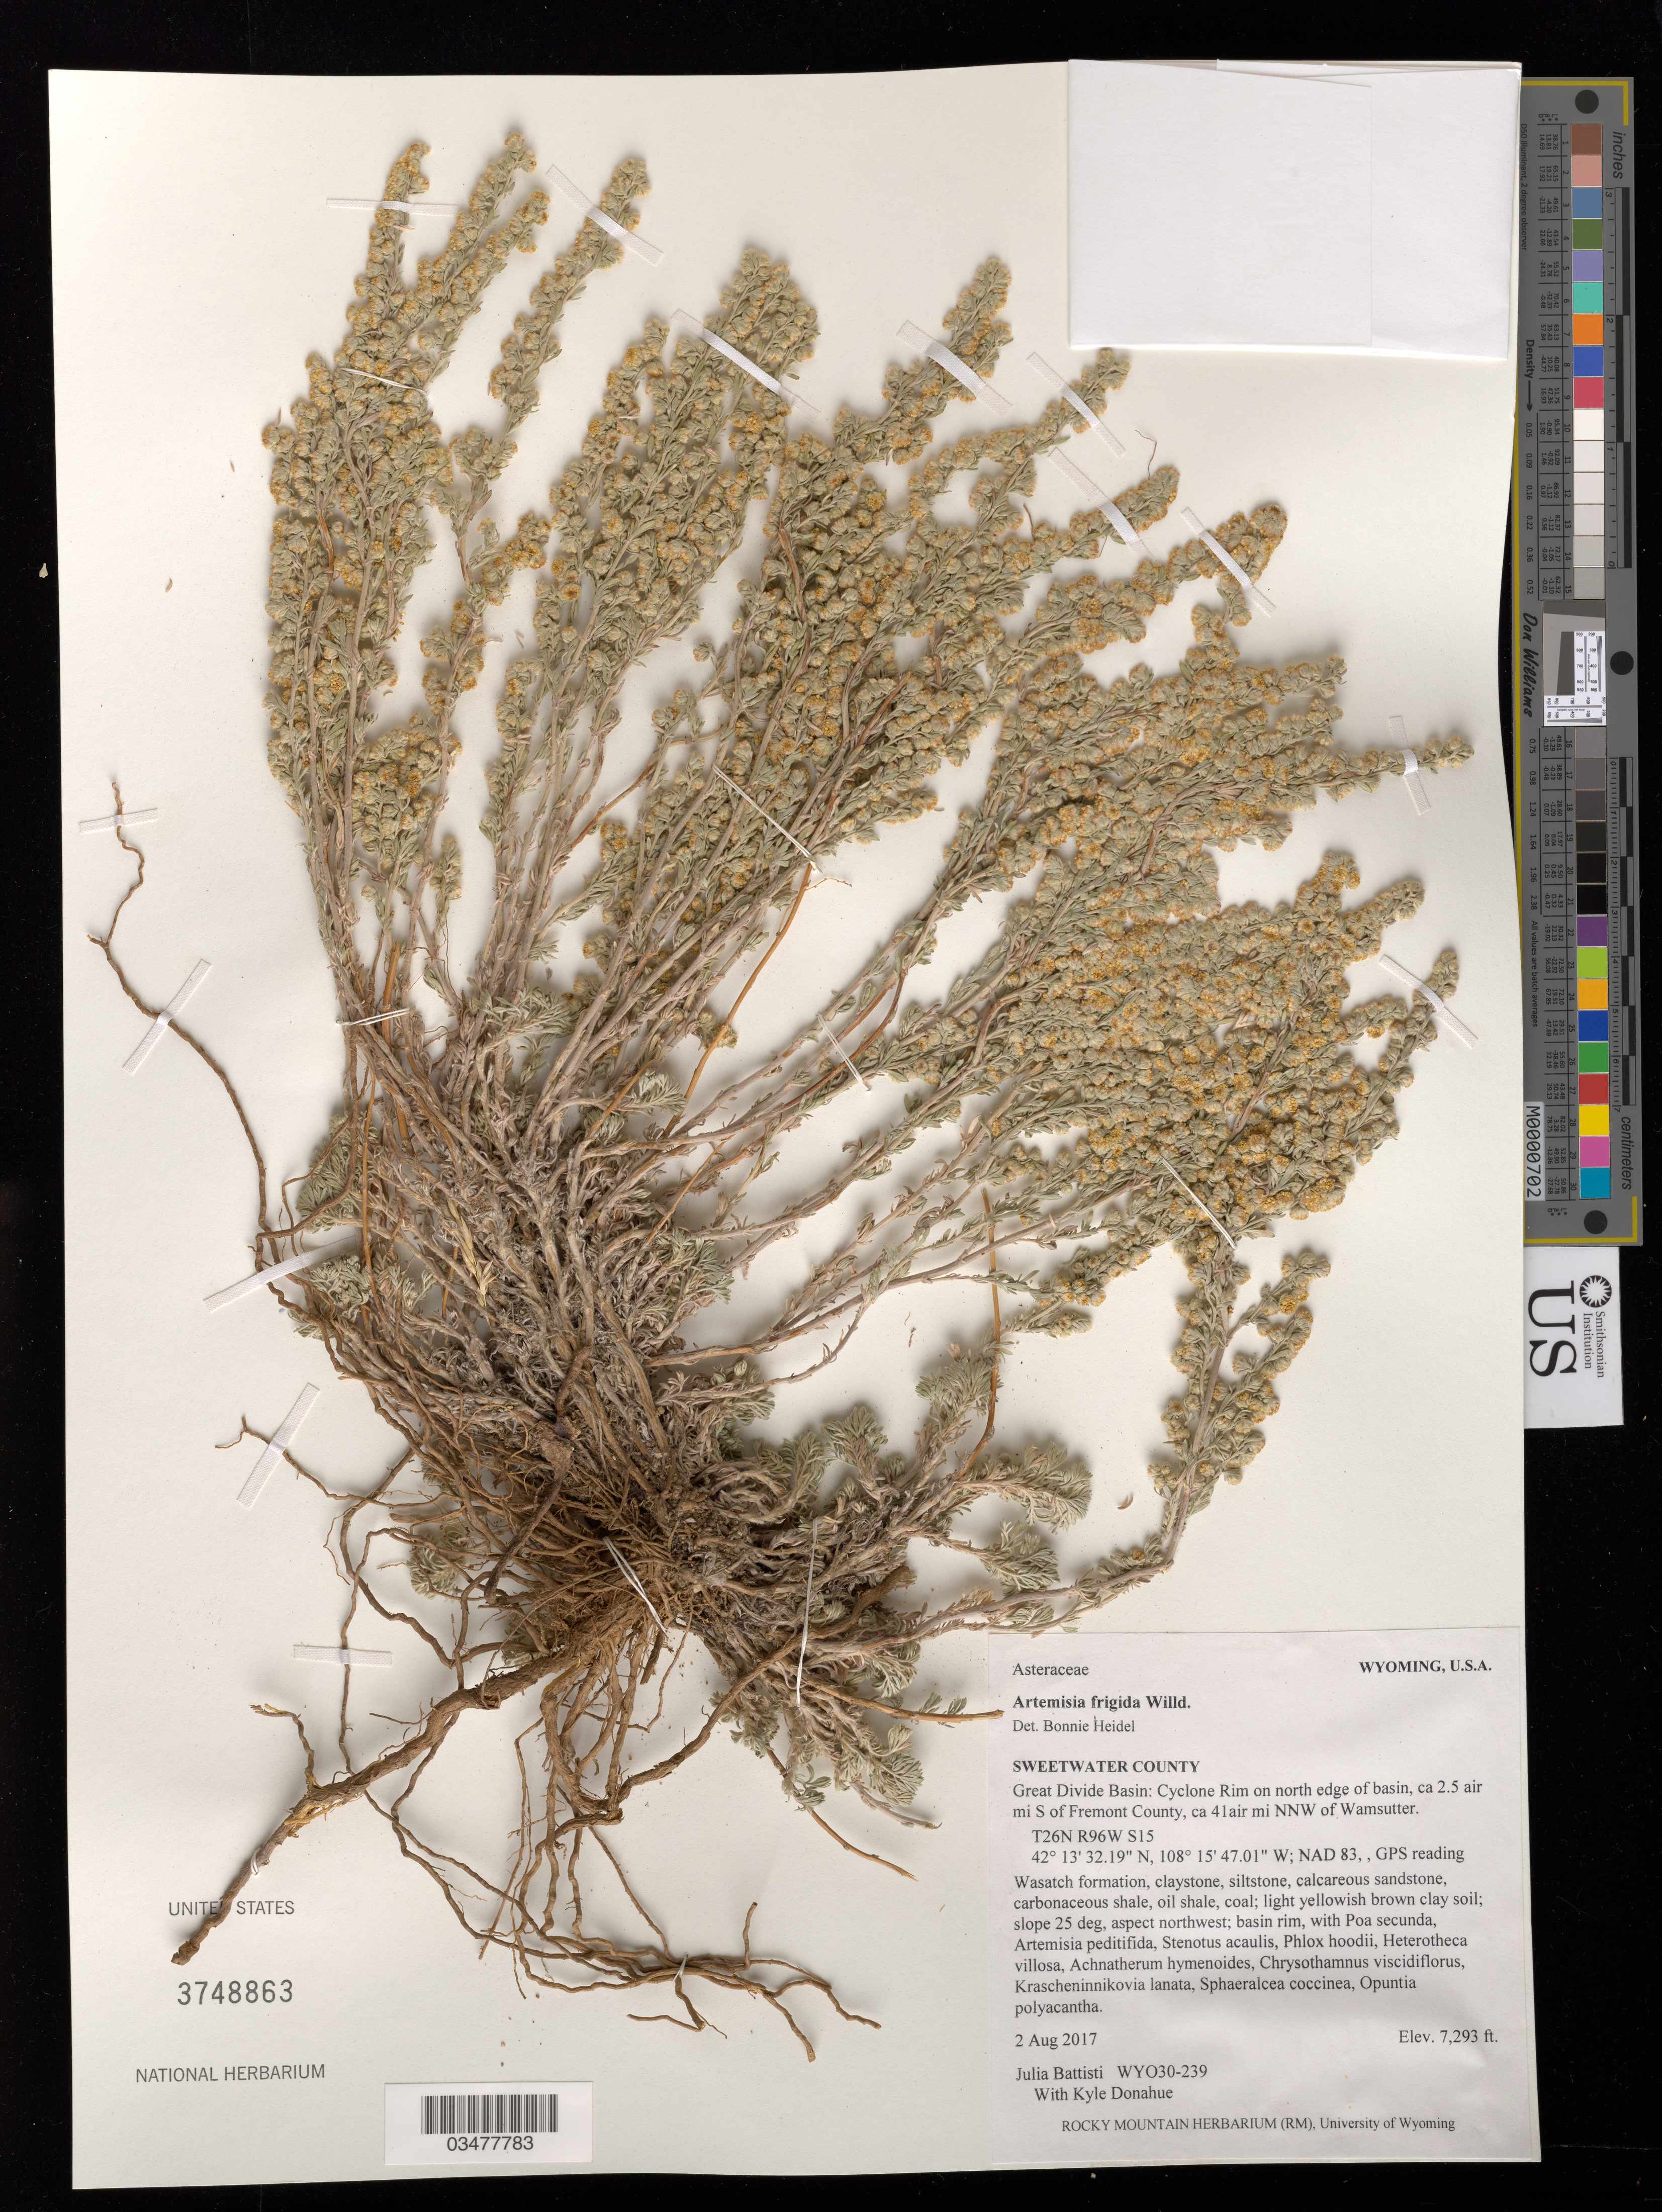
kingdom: Plantae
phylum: Tracheophyta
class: Magnoliopsida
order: Asterales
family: Asteraceae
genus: Artemisia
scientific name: Artemisia frigida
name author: Willd.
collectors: J. Battisti & K. Donahue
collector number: WY030-239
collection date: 2014-08-02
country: United States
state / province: Wyoming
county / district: Sweetwater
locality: Cyclone Rim, 2.5 air mi.S of Fremont County, 41 air mi. NNW of Wamsutter. T26N R96W S15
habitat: Wasatch formation, light yellowish brown clay soil. With Poa secunda, Phlox hoodii, Opuntia polyacantha, etc.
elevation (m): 2223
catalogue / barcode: US 3748863